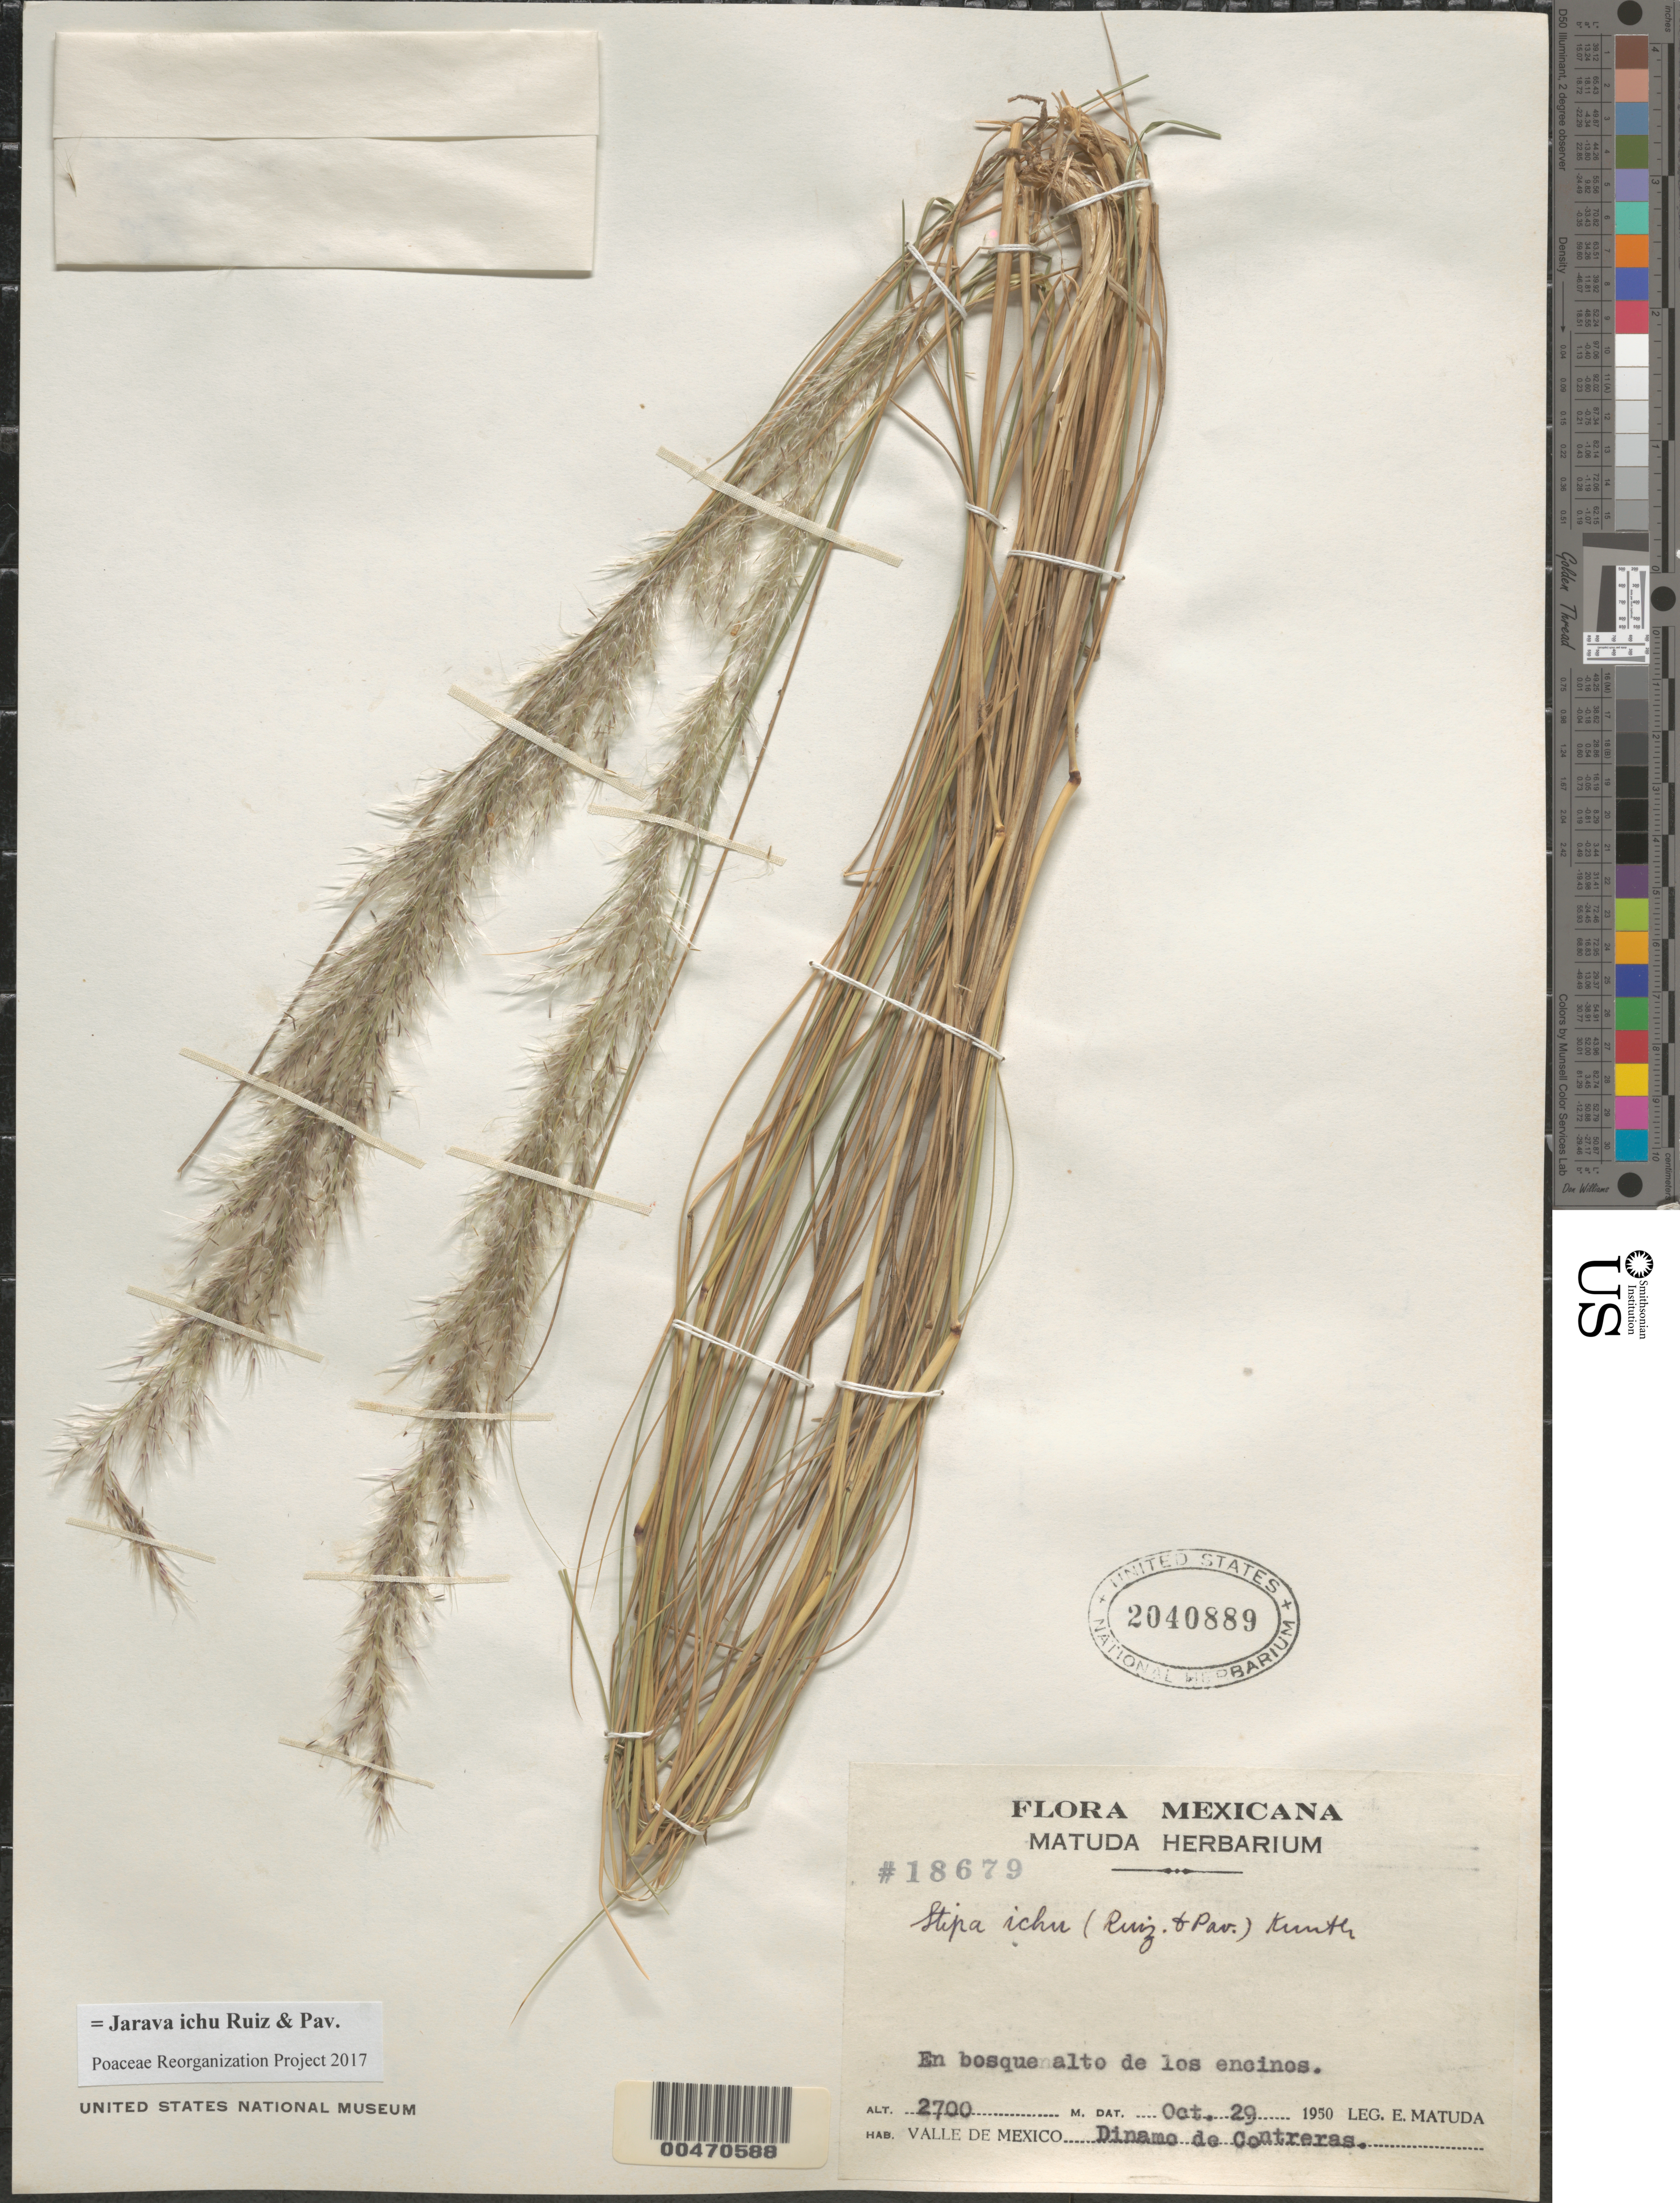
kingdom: Plantae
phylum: Tracheophyta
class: Liliopsida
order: Poales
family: Poaceae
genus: Jarava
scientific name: Jarava ichu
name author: Ruiz & Pav.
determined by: Poaceae Reorganization Project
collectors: E. Matuda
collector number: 18679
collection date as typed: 29 Oct 1950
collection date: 1950-10-29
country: Mexico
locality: Valle de Mexico, Dinamo de Contreras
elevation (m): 2700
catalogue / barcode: US 2040889